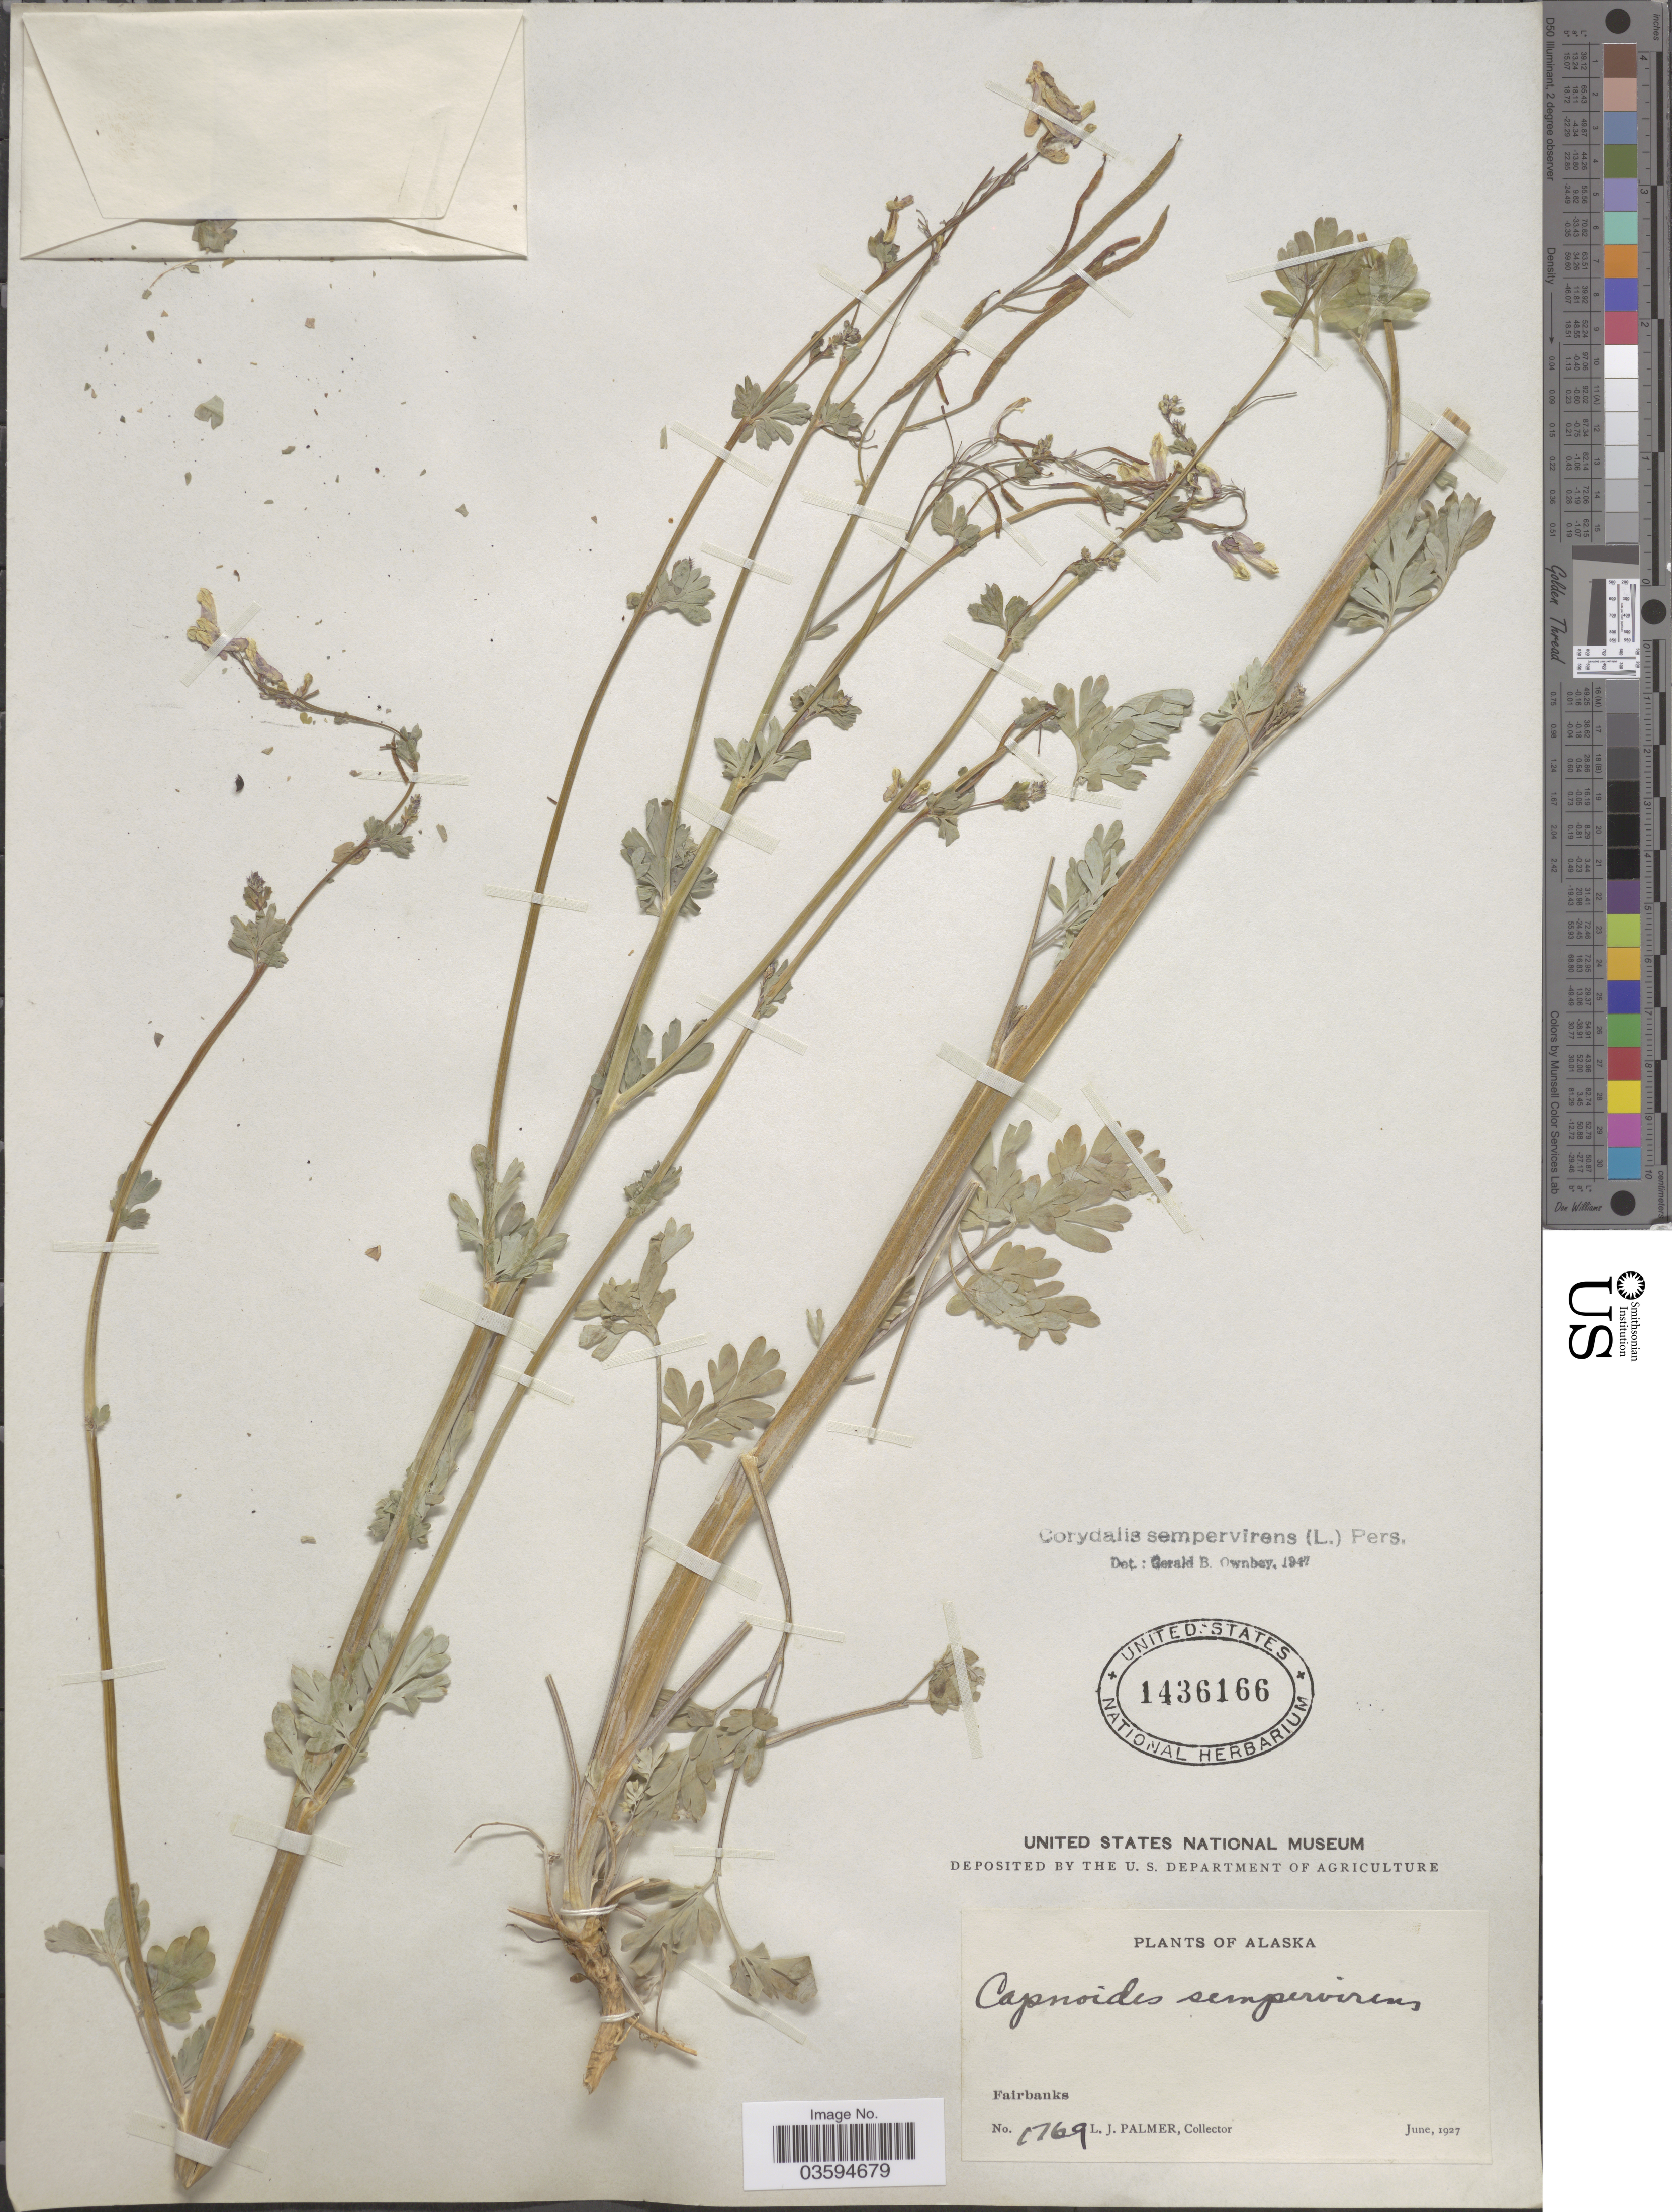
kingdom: Plantae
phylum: Tracheophyta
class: Magnoliopsida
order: Ranunculales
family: Papaveraceae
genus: Capnoides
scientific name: Capnoides sempervirens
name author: (L.) Borkh.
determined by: Strong, M. T., (US), Smithsonian Institution - National Museum of Natural History (UNITED STATES)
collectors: L. J. Palmer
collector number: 1769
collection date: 1927-06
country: United States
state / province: Alaska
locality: Fairbanks.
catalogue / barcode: US 1436166